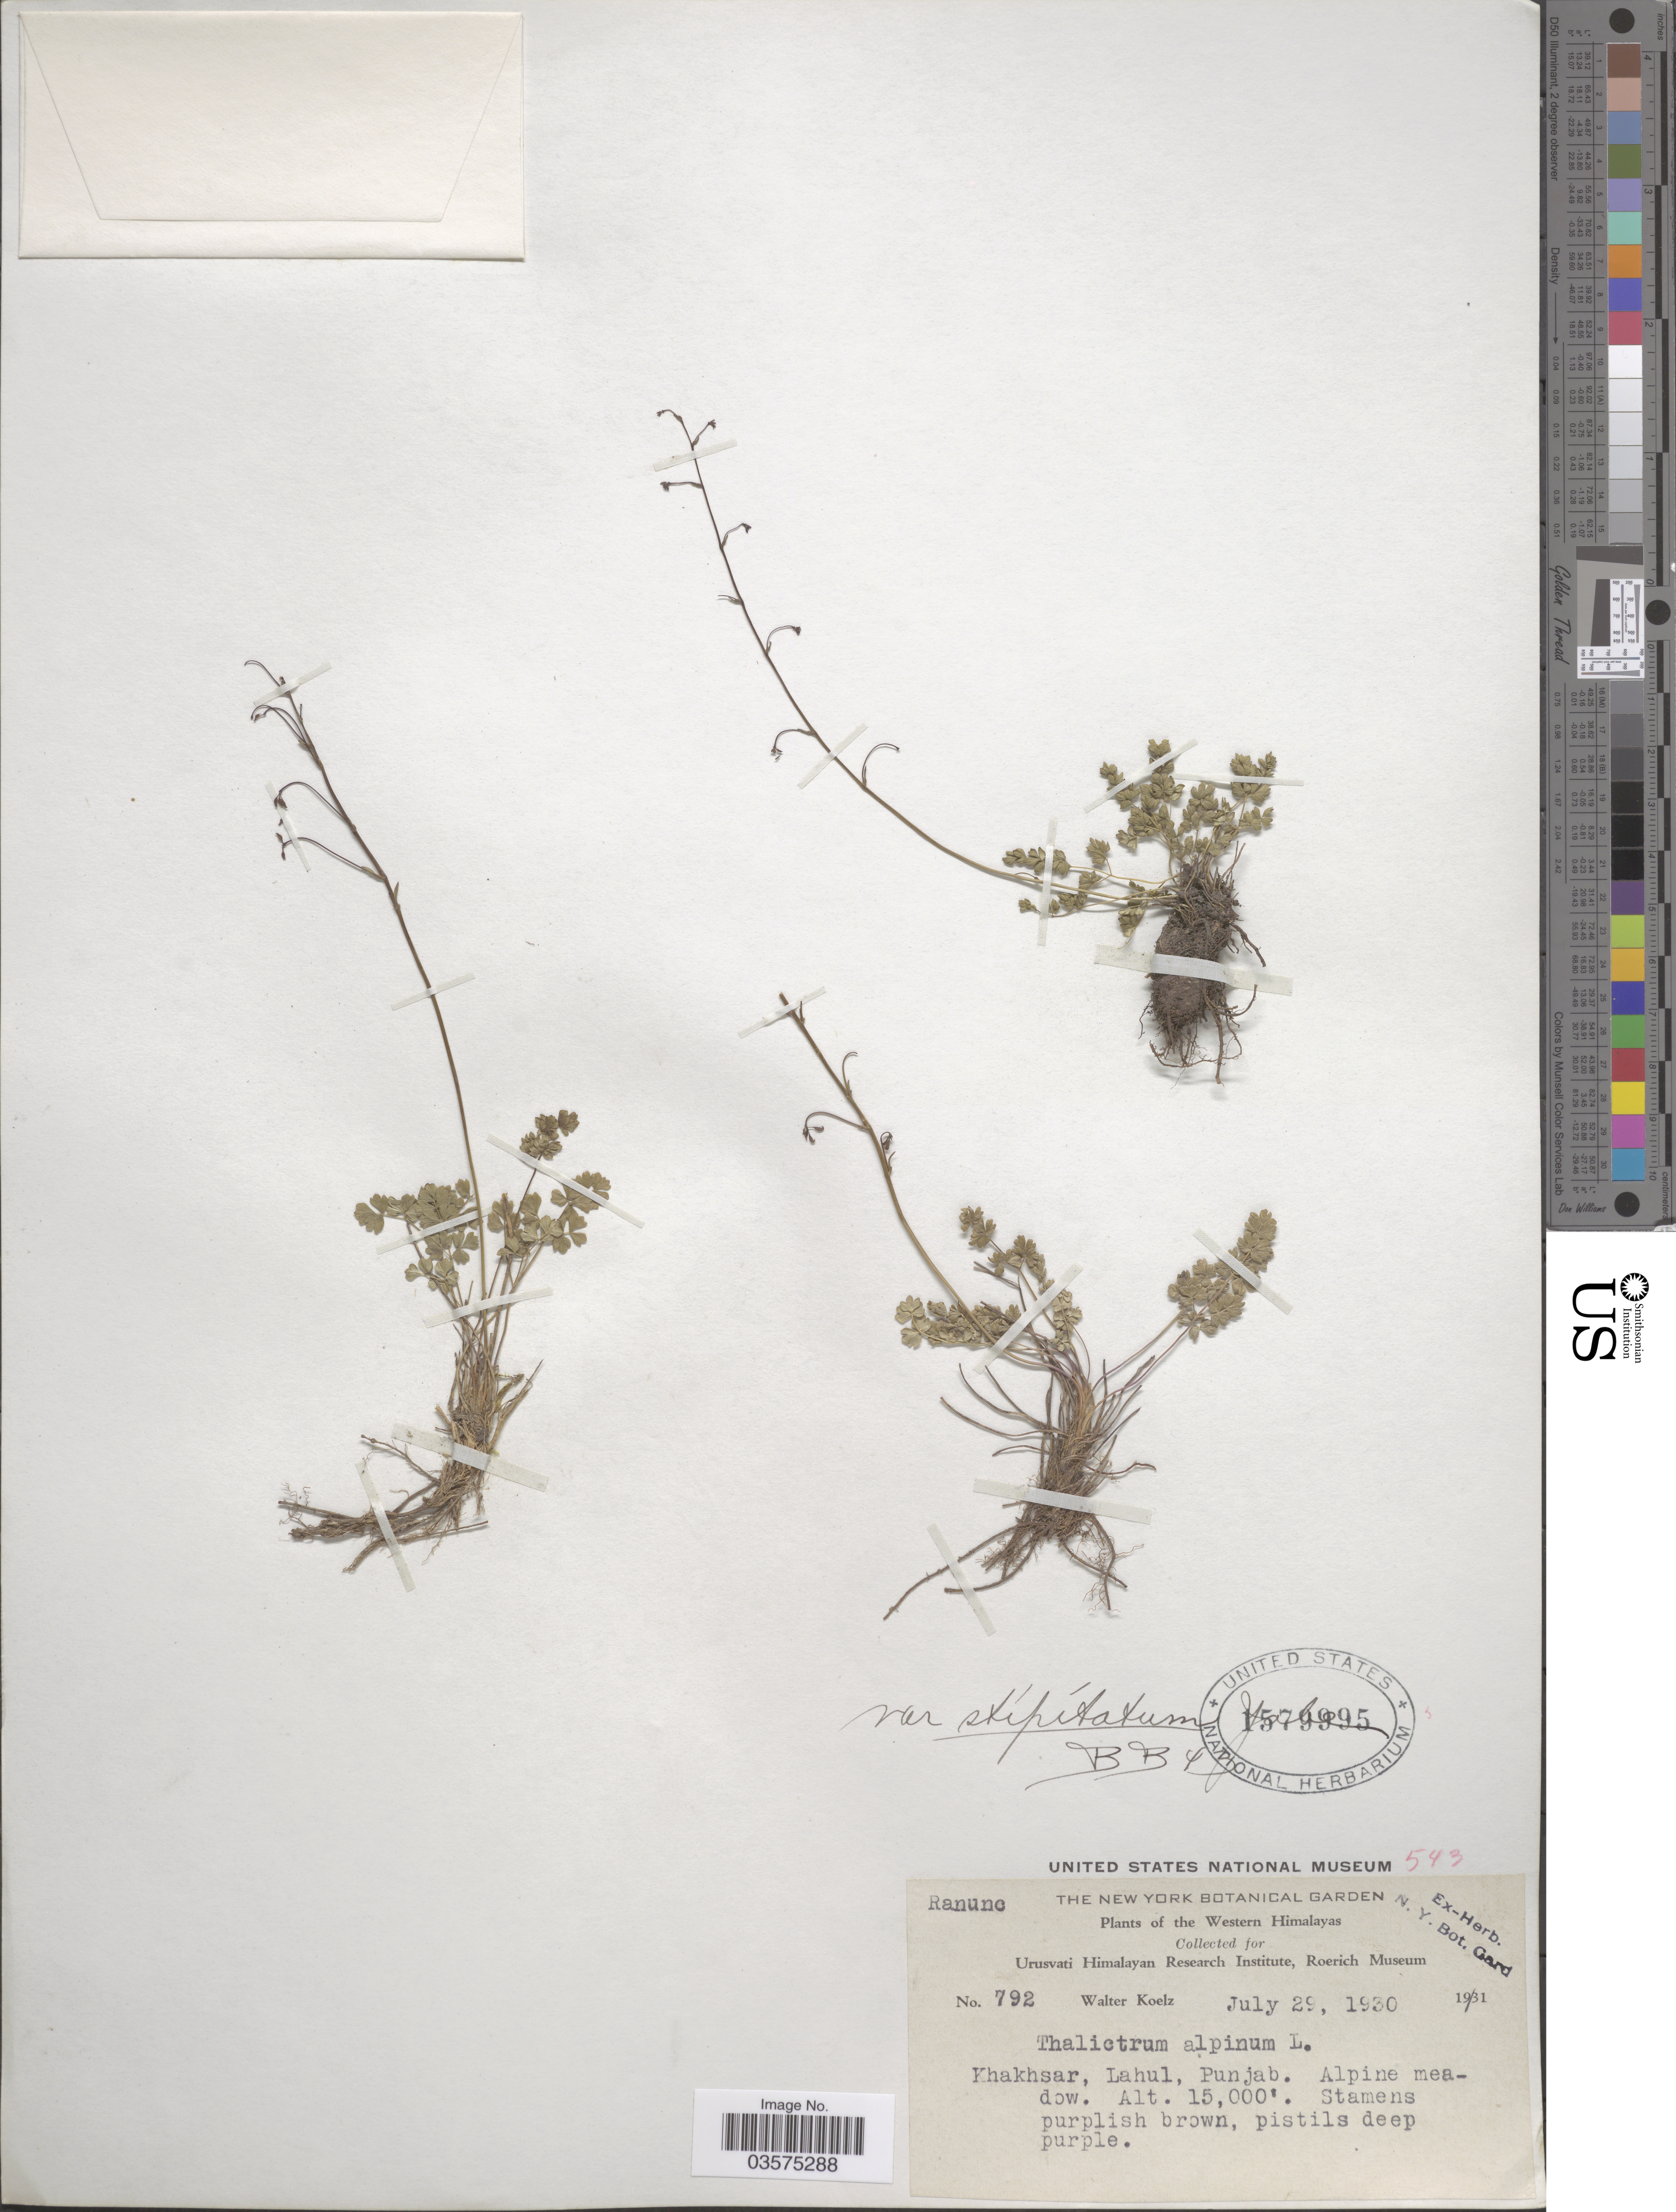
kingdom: Plantae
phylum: Tracheophyta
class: Magnoliopsida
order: Ranunculales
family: Ranunculaceae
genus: Thalictrum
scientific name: Thalictrum alpinum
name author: L.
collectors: W. N. Koelz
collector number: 792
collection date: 1930-07-29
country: India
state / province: Punjab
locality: The Western Himalayas. Khakhsar, Lahul, Punjab. Alpine meadow.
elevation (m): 4572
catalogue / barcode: US 1579995